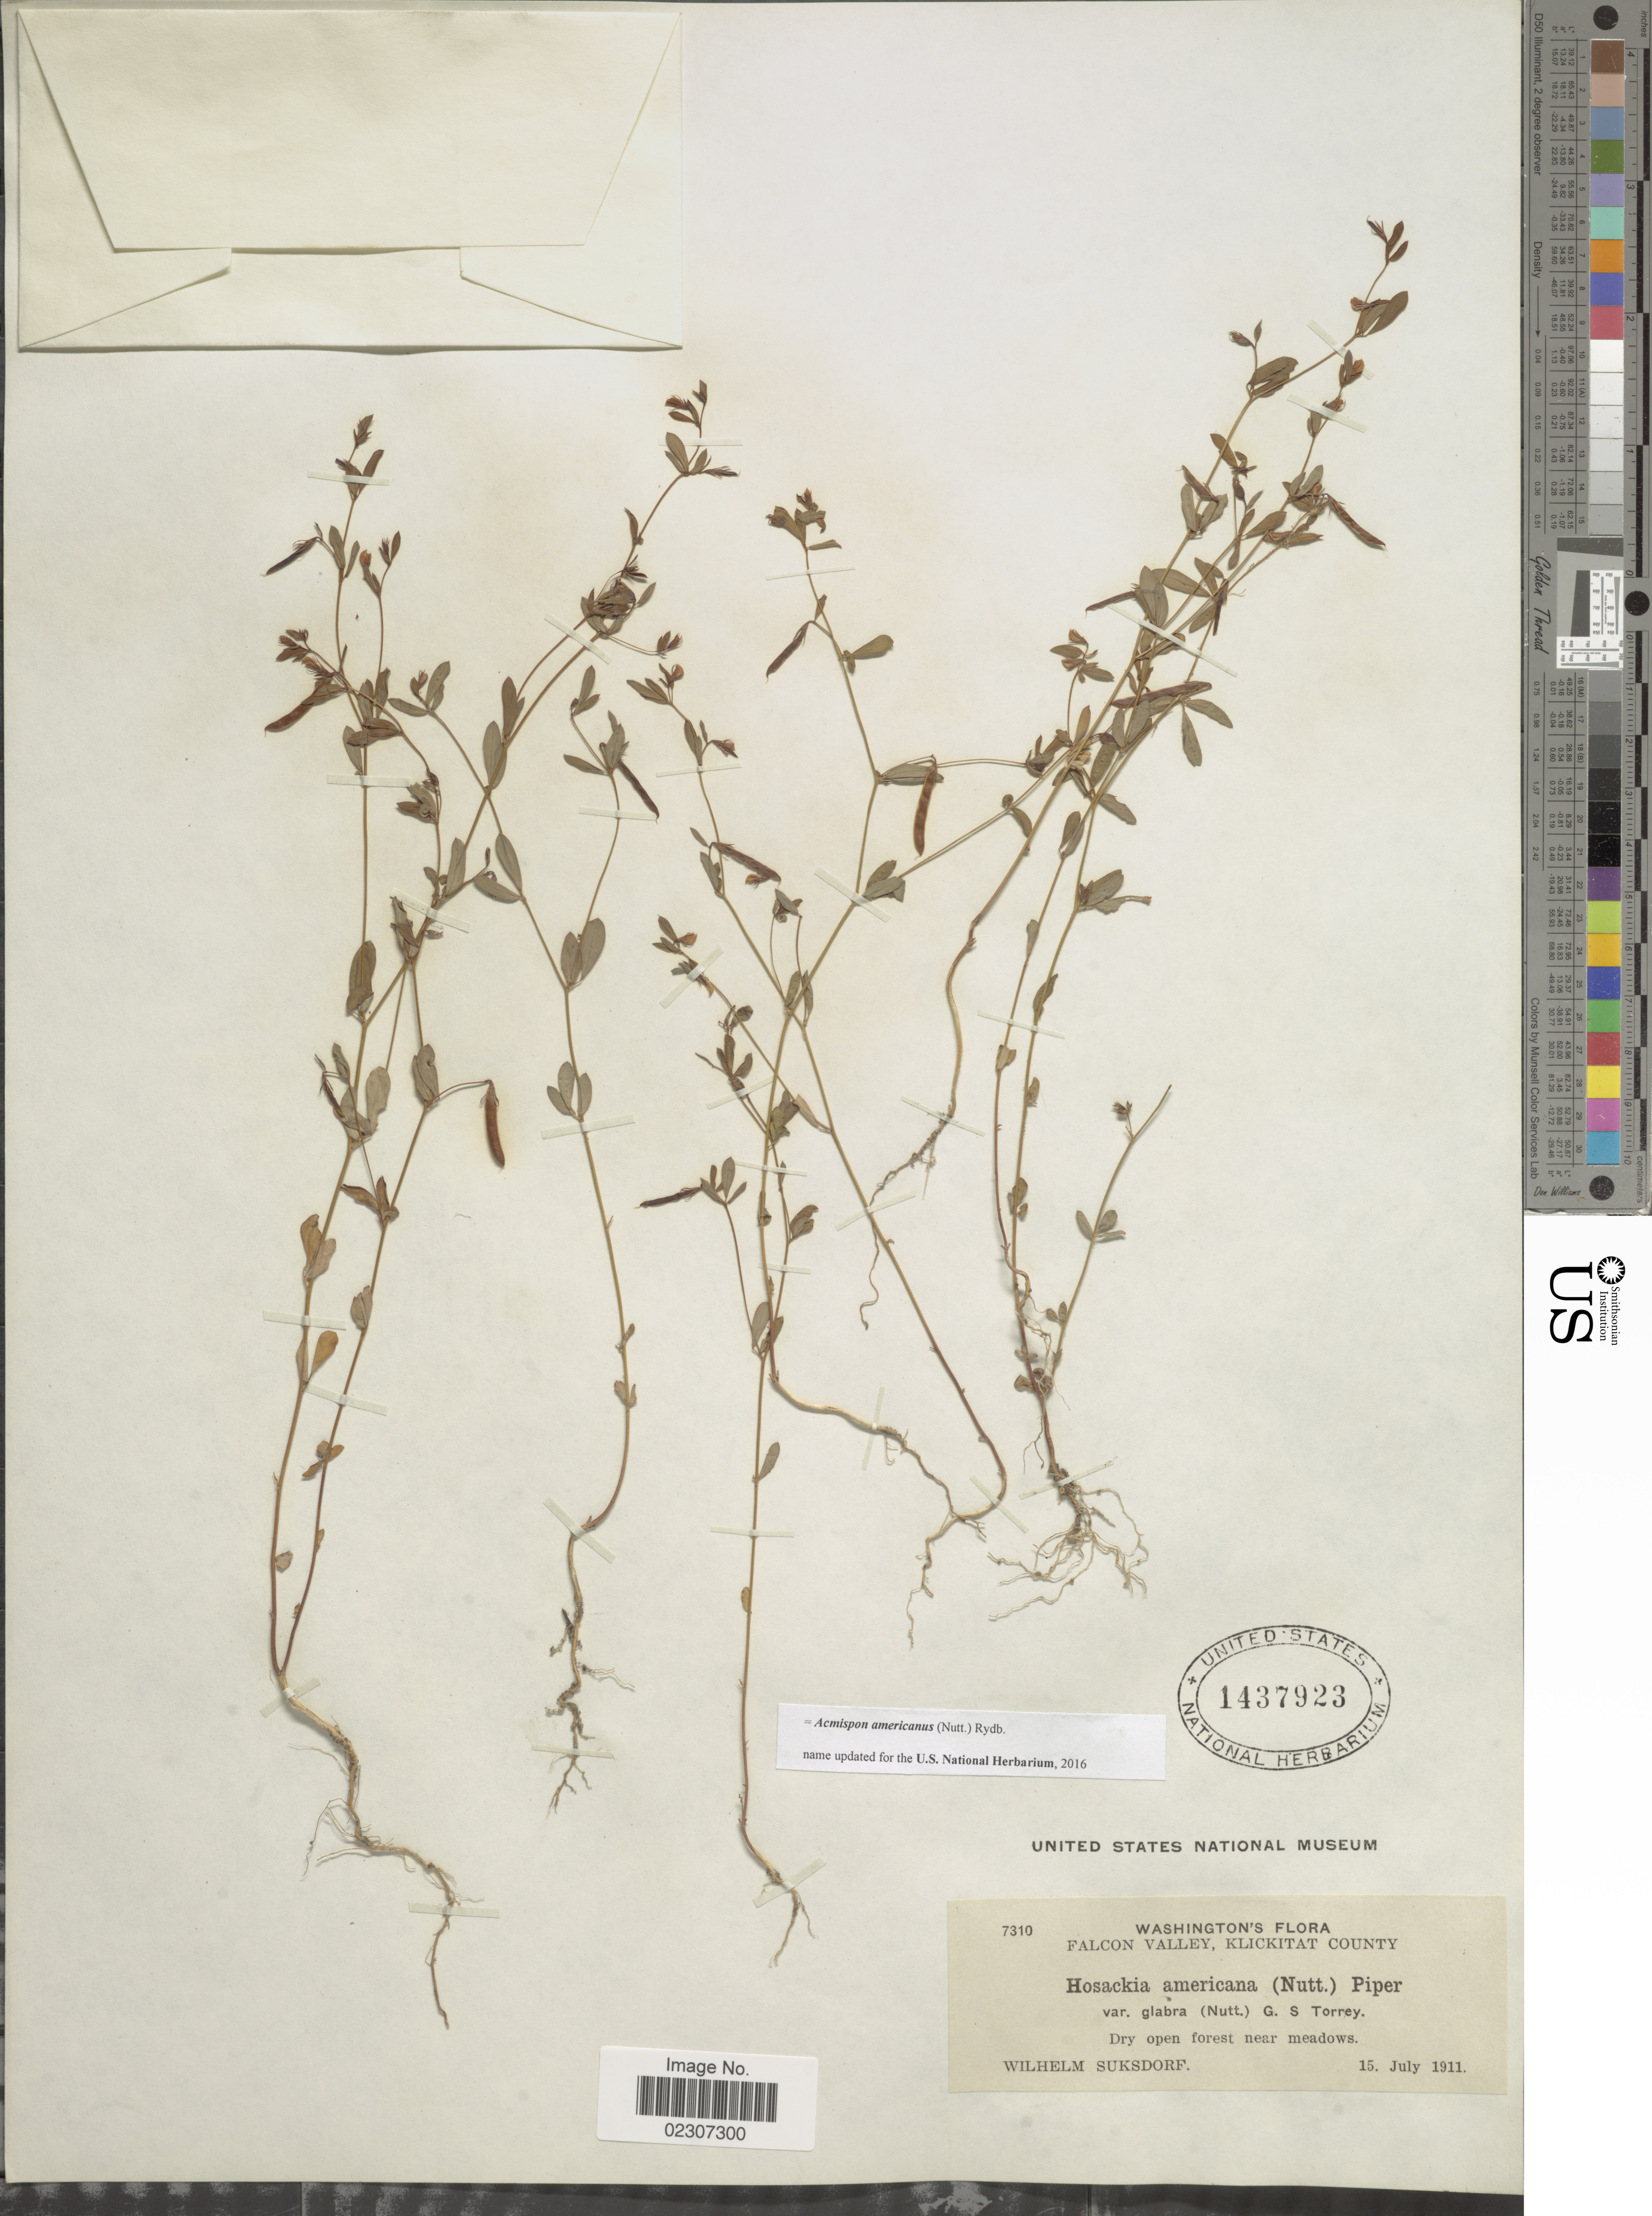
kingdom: Plantae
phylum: Tracheophyta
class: Magnoliopsida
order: Fabales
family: Fabaceae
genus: Acmispon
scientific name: Acmispon americanus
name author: (Nutt.) Rydb.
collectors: W. N. Suksdorf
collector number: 7310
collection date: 1911-07-15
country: United States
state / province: Washington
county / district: Klickitat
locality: Washington, falcon Valley, Klickitat County,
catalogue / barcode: US 1437923